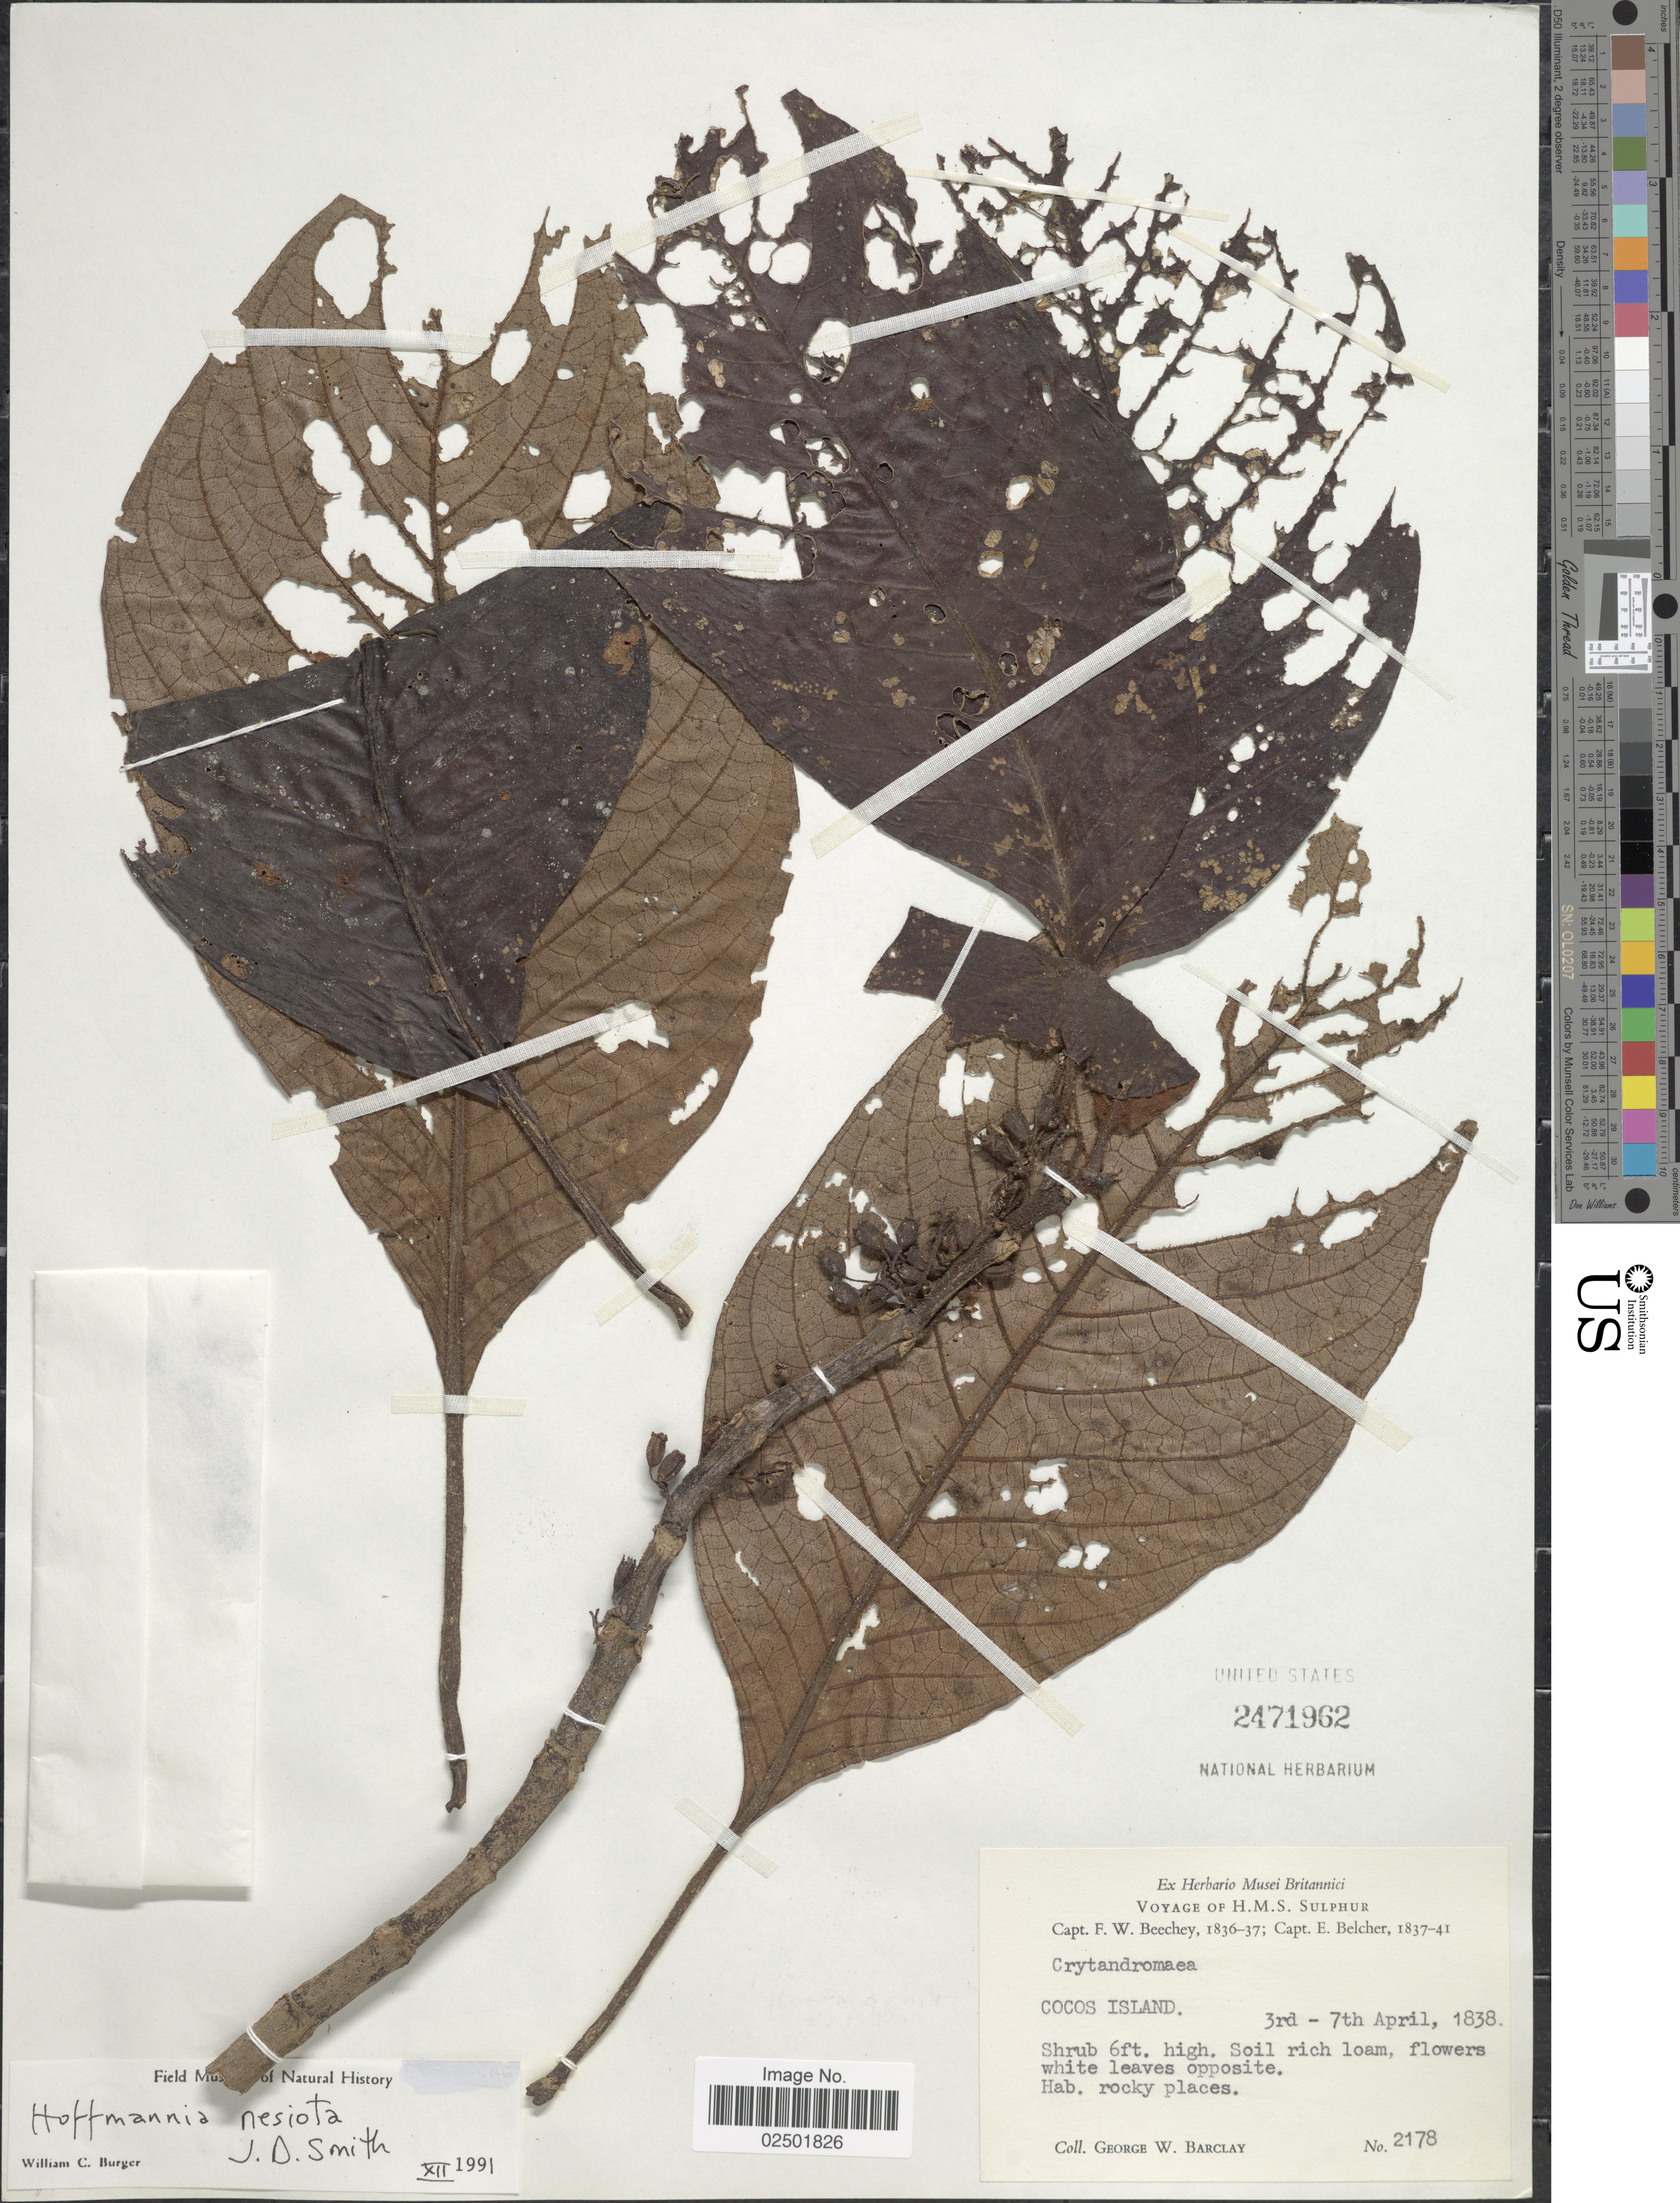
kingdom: Plantae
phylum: Tracheophyta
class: Magnoliopsida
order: Gentianales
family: Rubiaceae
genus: Hoffmannia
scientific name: Hoffmannia nesiota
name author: Donn. Sm.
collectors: G. W. Barclay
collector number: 2178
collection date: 1838-04-03/1838-04-07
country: Costa Rica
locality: Cocos Island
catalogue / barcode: US 2471962